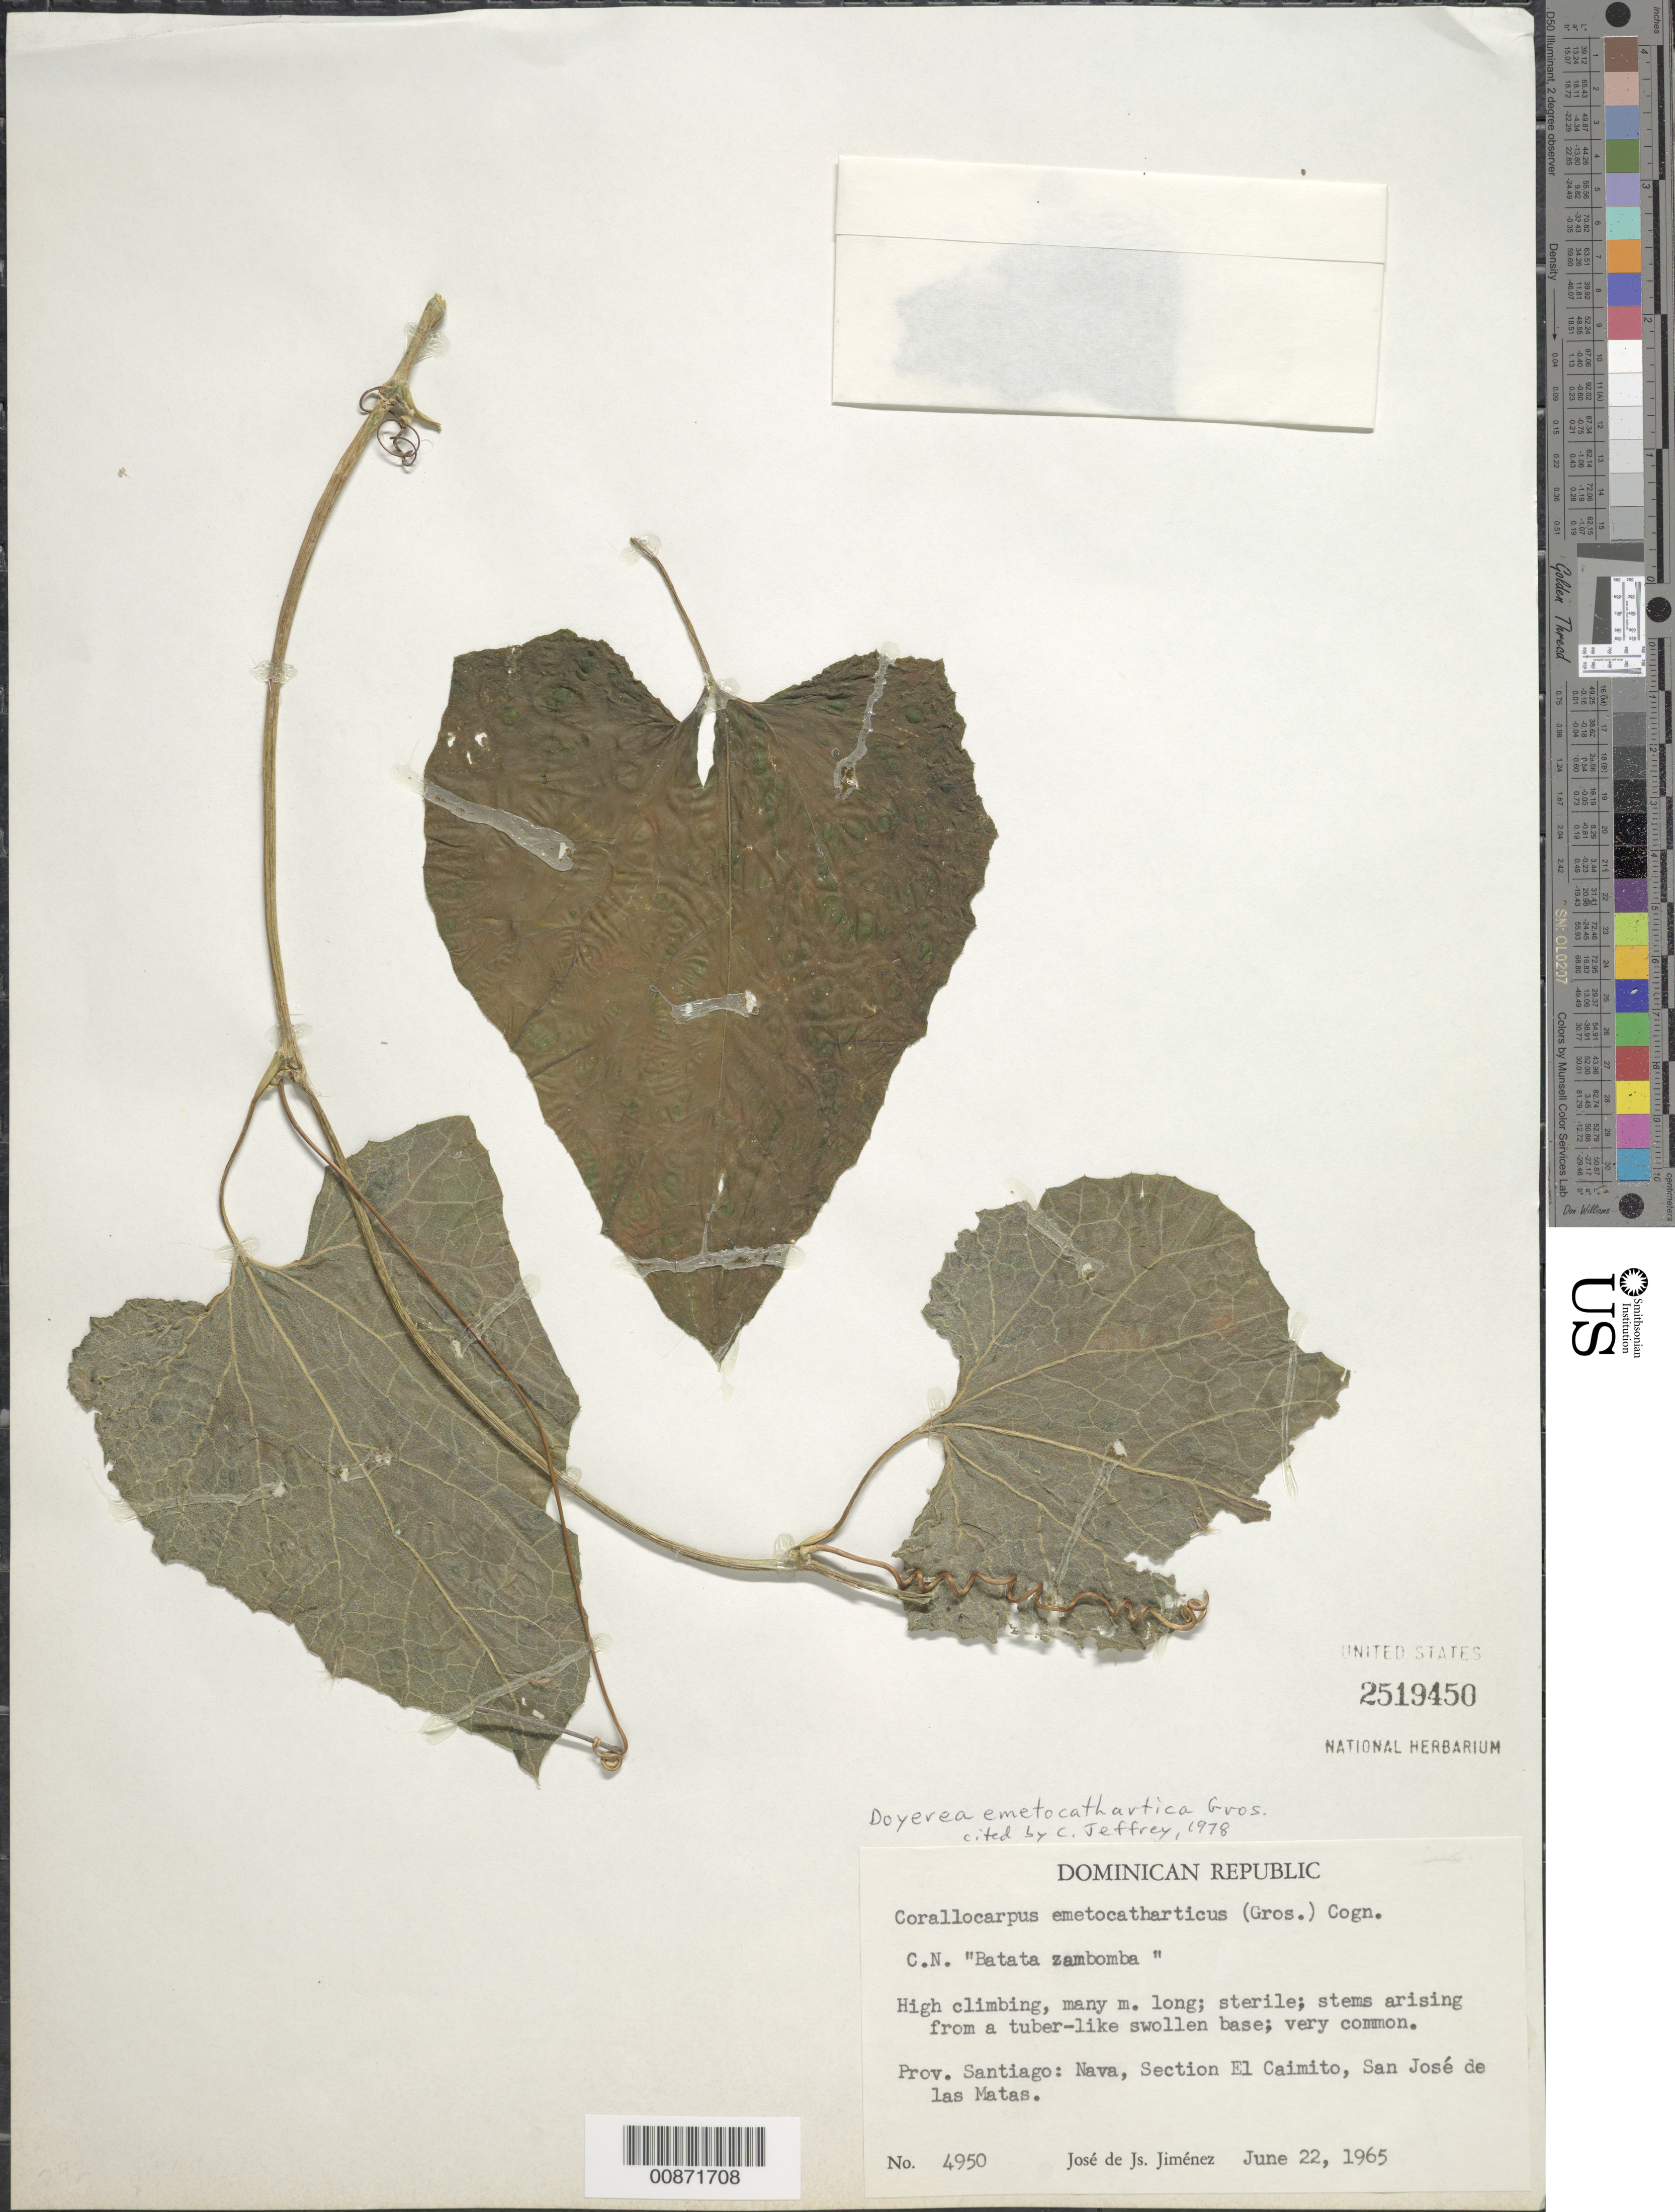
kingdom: Plantae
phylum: Tracheophyta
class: Magnoliopsida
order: Cucurbitales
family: Cucurbitaceae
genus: Doyerea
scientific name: Doyerea emetocathartica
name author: Grousordy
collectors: J. J. Jiménez Almonte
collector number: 4950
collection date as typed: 22 Jun 1965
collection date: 1965-06-22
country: Dominican Republic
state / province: Santiago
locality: Nava, Section El Caimito, San José de las Matas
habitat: High climbing in vegetation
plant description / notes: Common name: Batata zambomba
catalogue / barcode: US 2519450